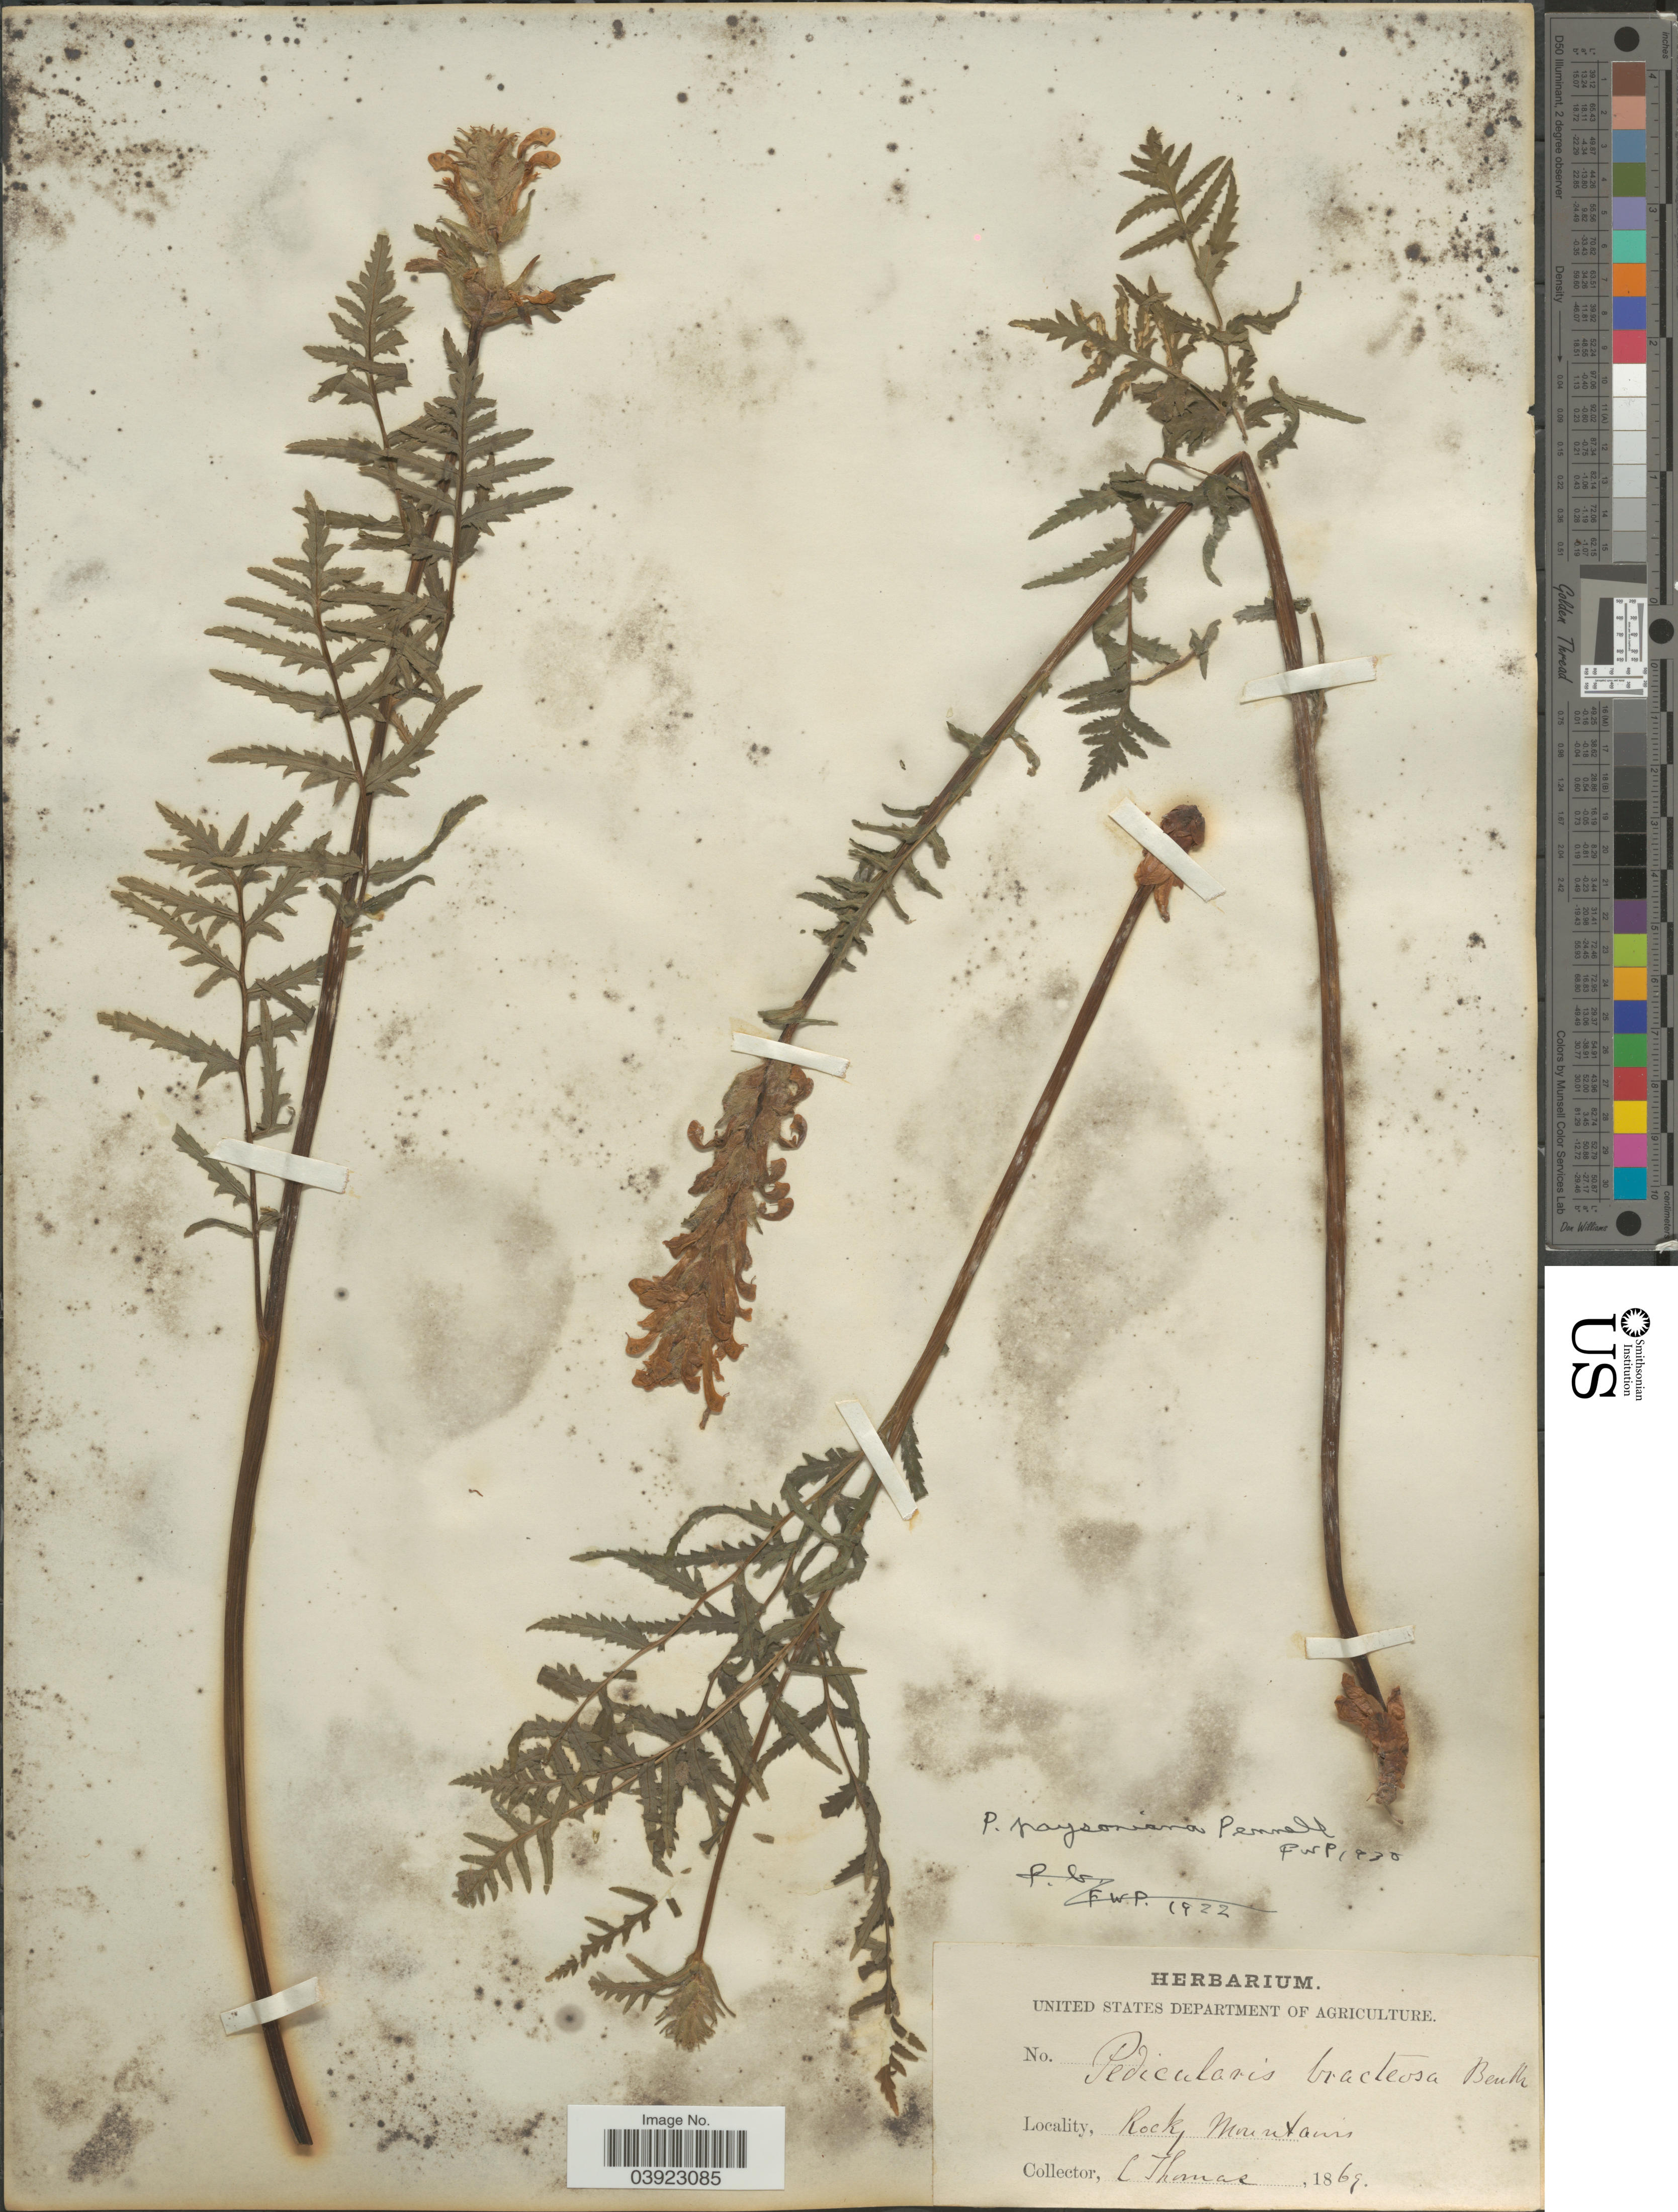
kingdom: Plantae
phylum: Tracheophyta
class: Magnoliopsida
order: Lamiales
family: Orobanchaceae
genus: Pedicularis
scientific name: Pedicularis paysoniana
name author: Pennell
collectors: C. Thomas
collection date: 1869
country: United States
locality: Rocky Mountains.